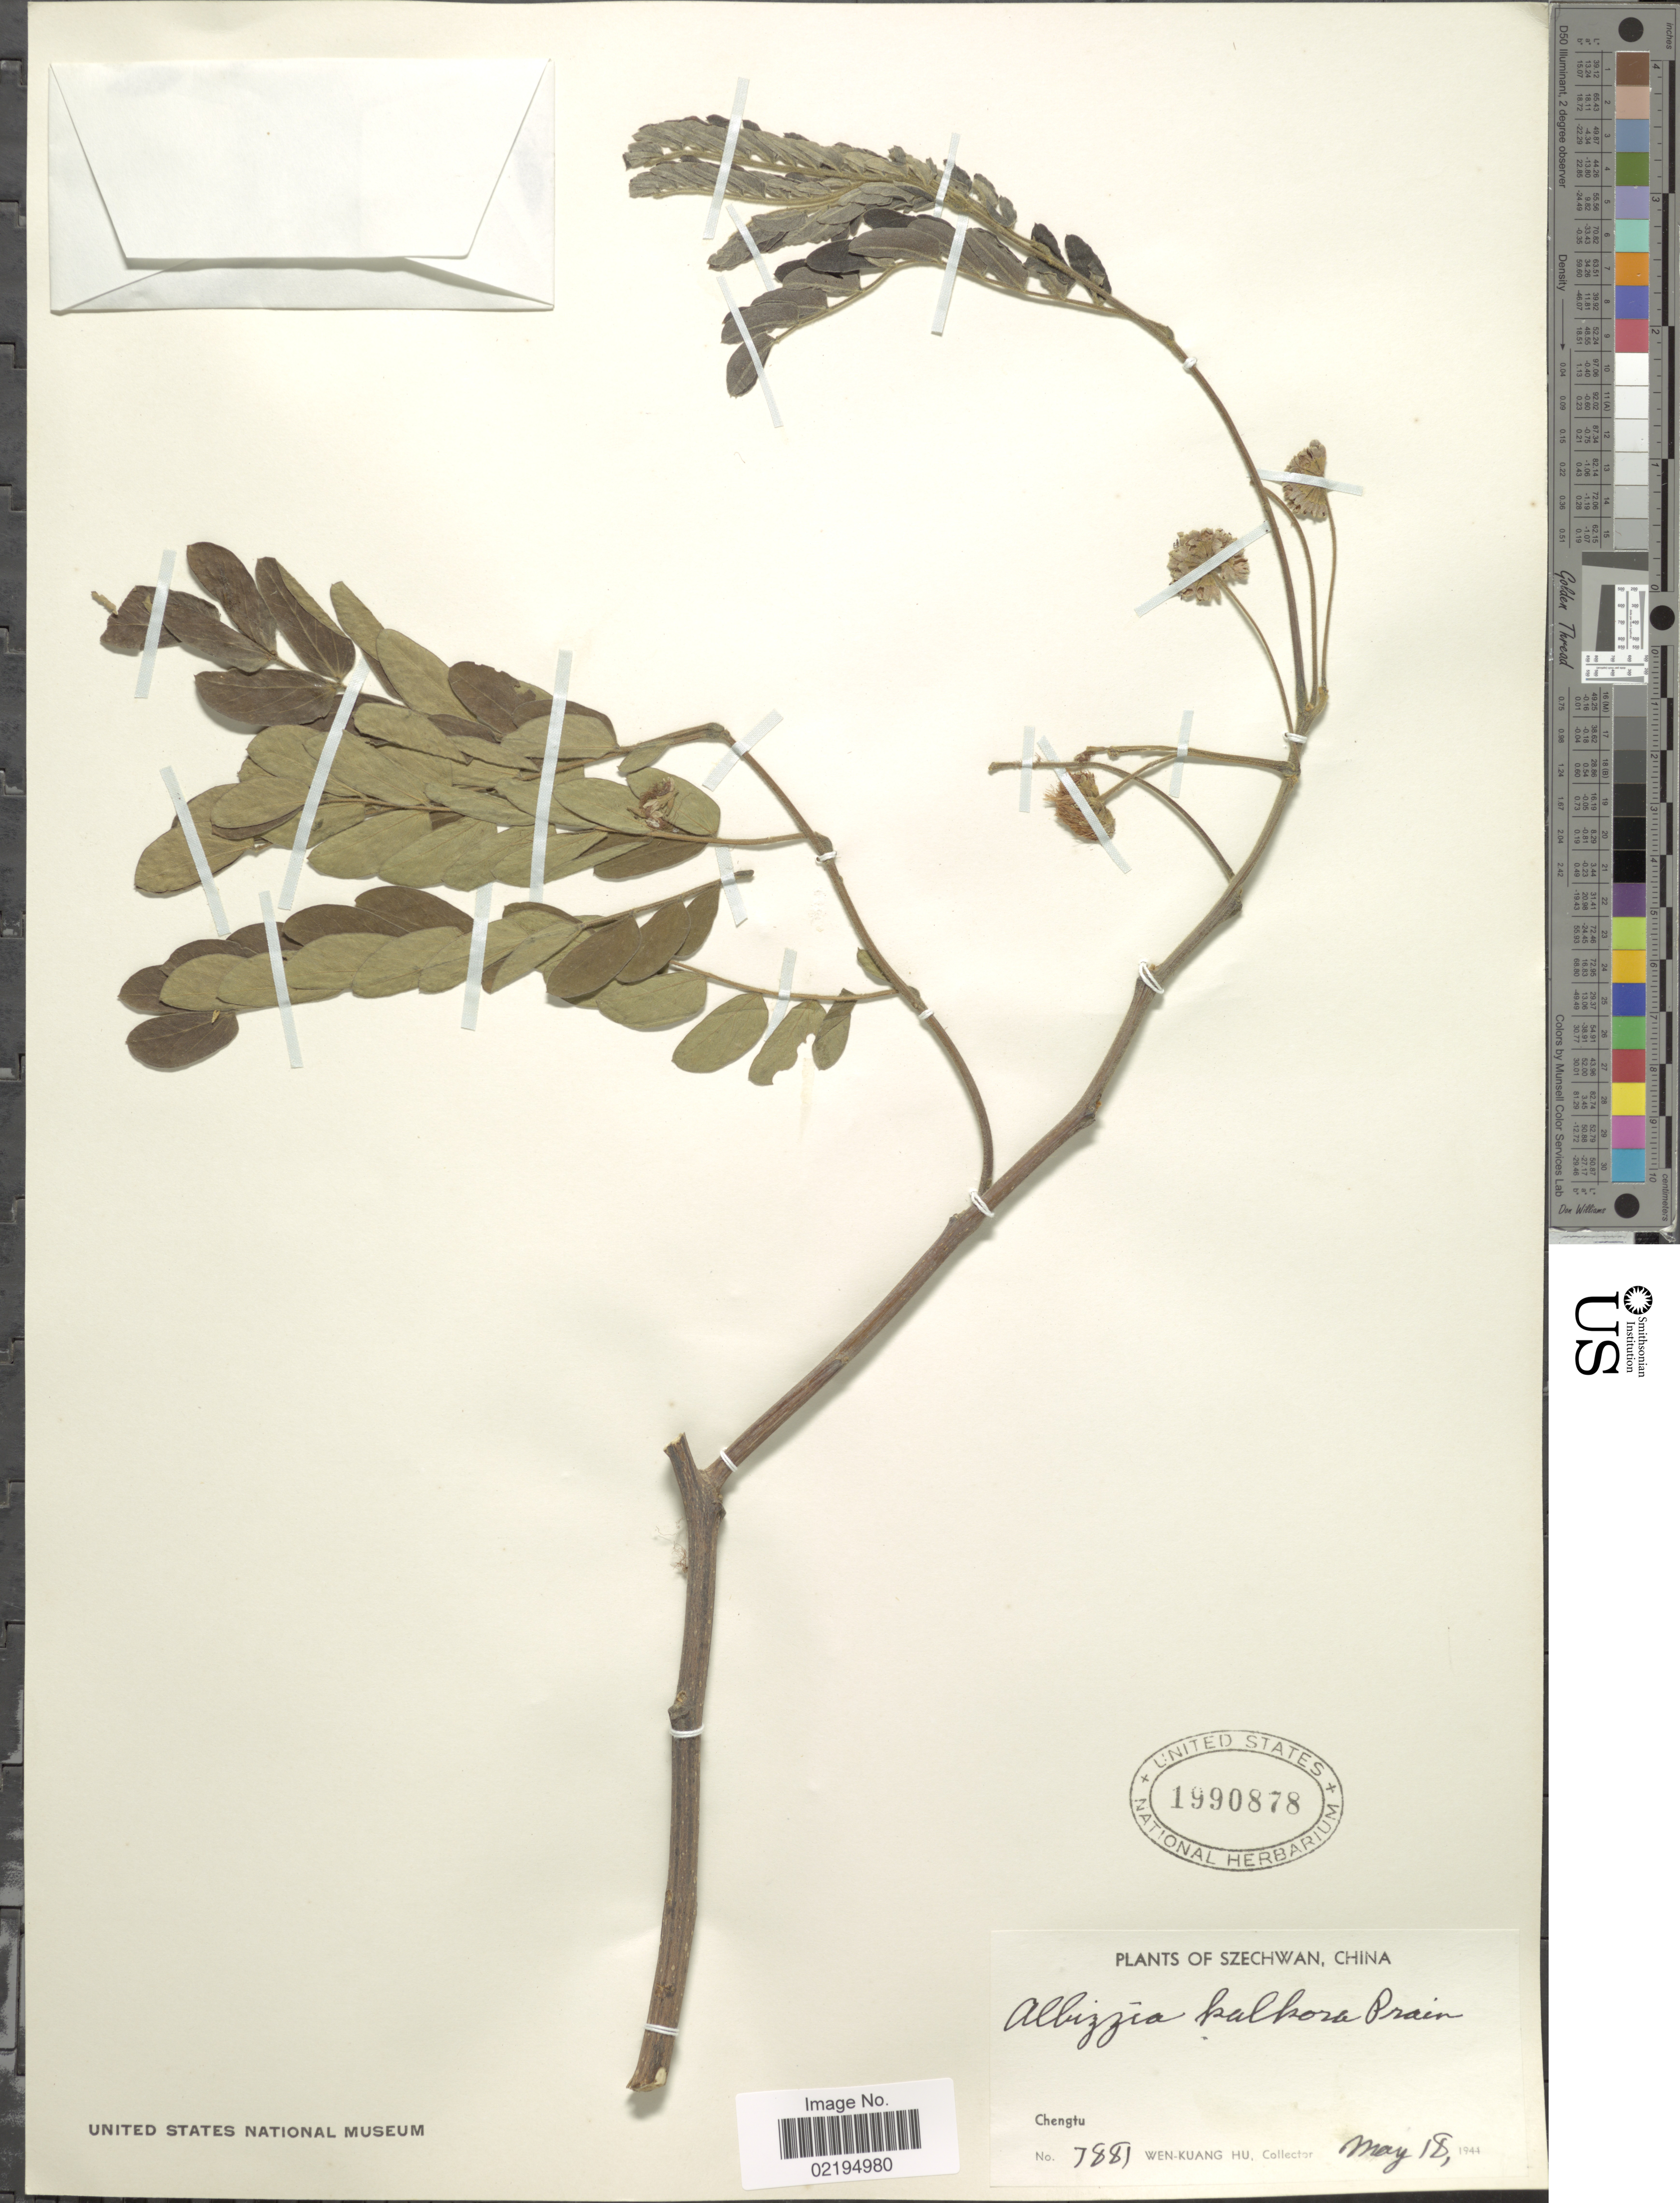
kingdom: Plantae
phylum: Tracheophyta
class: Magnoliopsida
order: Fabales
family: Fabaceae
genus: Albizia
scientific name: Albizia kalkora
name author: (Roxb.) Prain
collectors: W. K. Hu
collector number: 1881*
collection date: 1944-05-18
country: China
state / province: Sichuan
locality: Szechwan, Chengtu.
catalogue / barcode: US 1990878